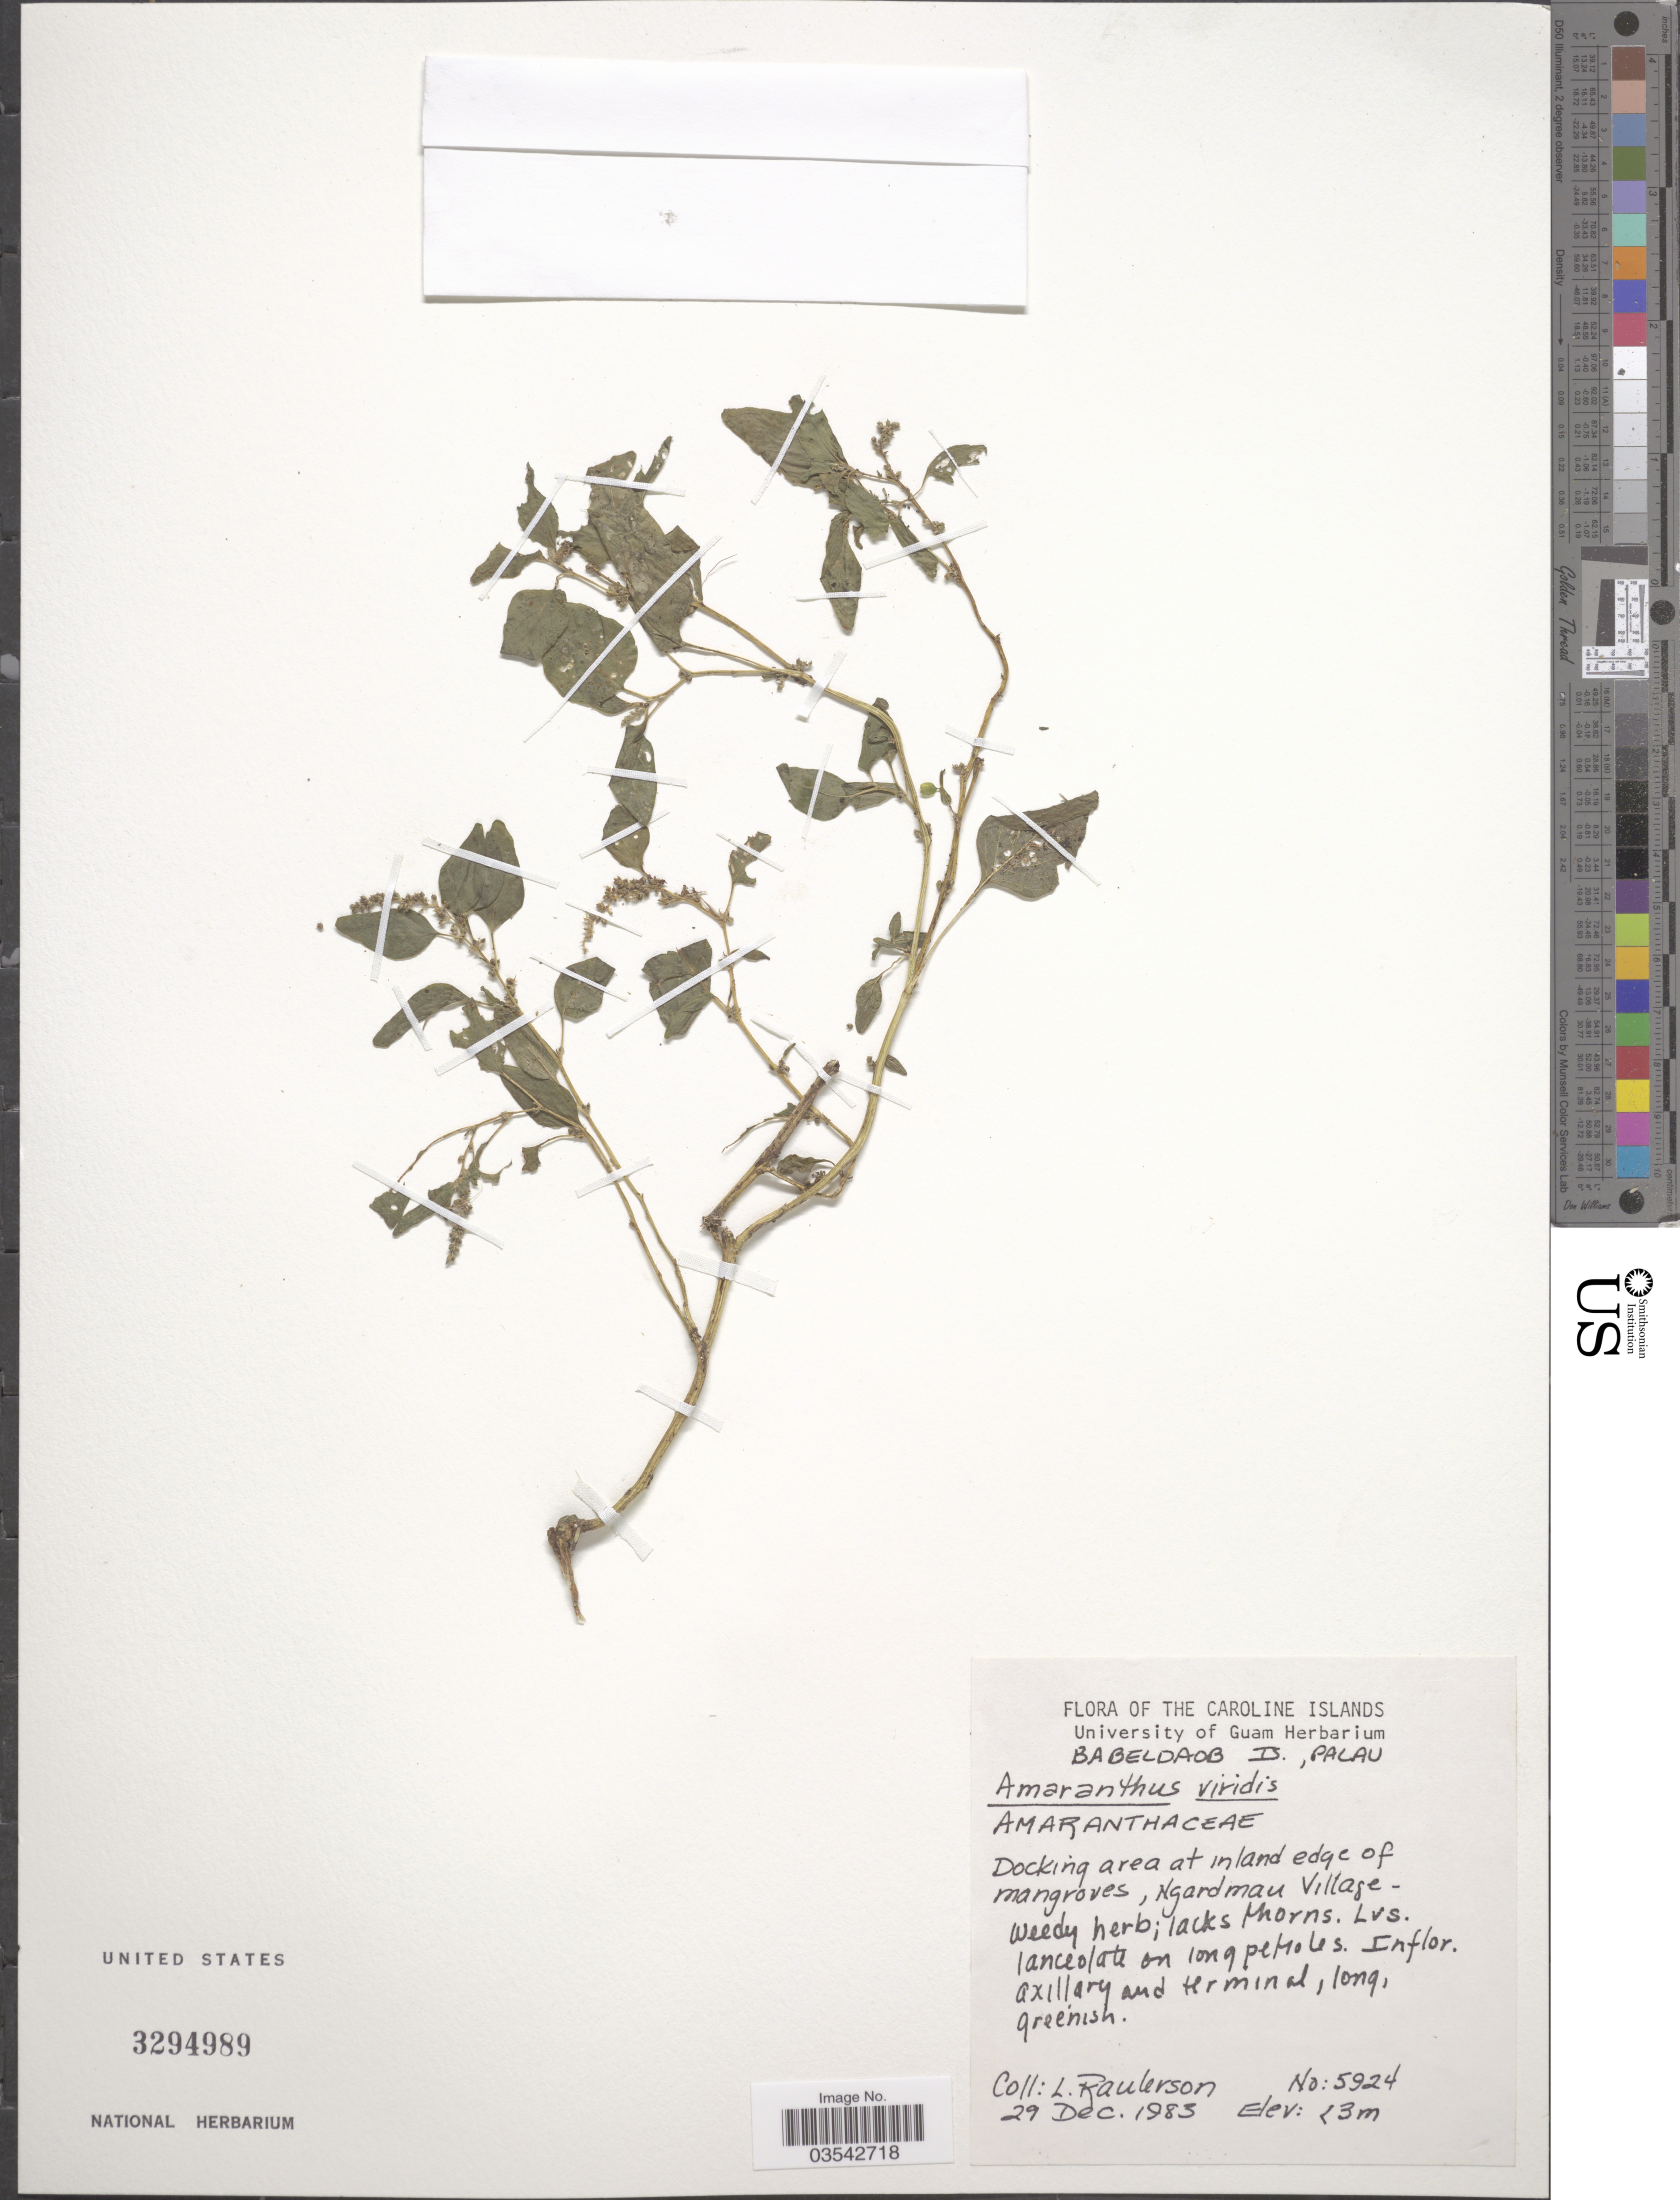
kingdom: Plantae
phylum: Tracheophyta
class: Magnoliopsida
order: Caryophyllales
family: Amaranthaceae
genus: Amaranthus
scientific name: Amaranthus viridis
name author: L.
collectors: L. Raulerson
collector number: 5924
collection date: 1983-12-29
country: Palau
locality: The Caroline Islands. Babeldaob Is., Palau. Ngardmau Village.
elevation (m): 3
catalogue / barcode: US 3294989